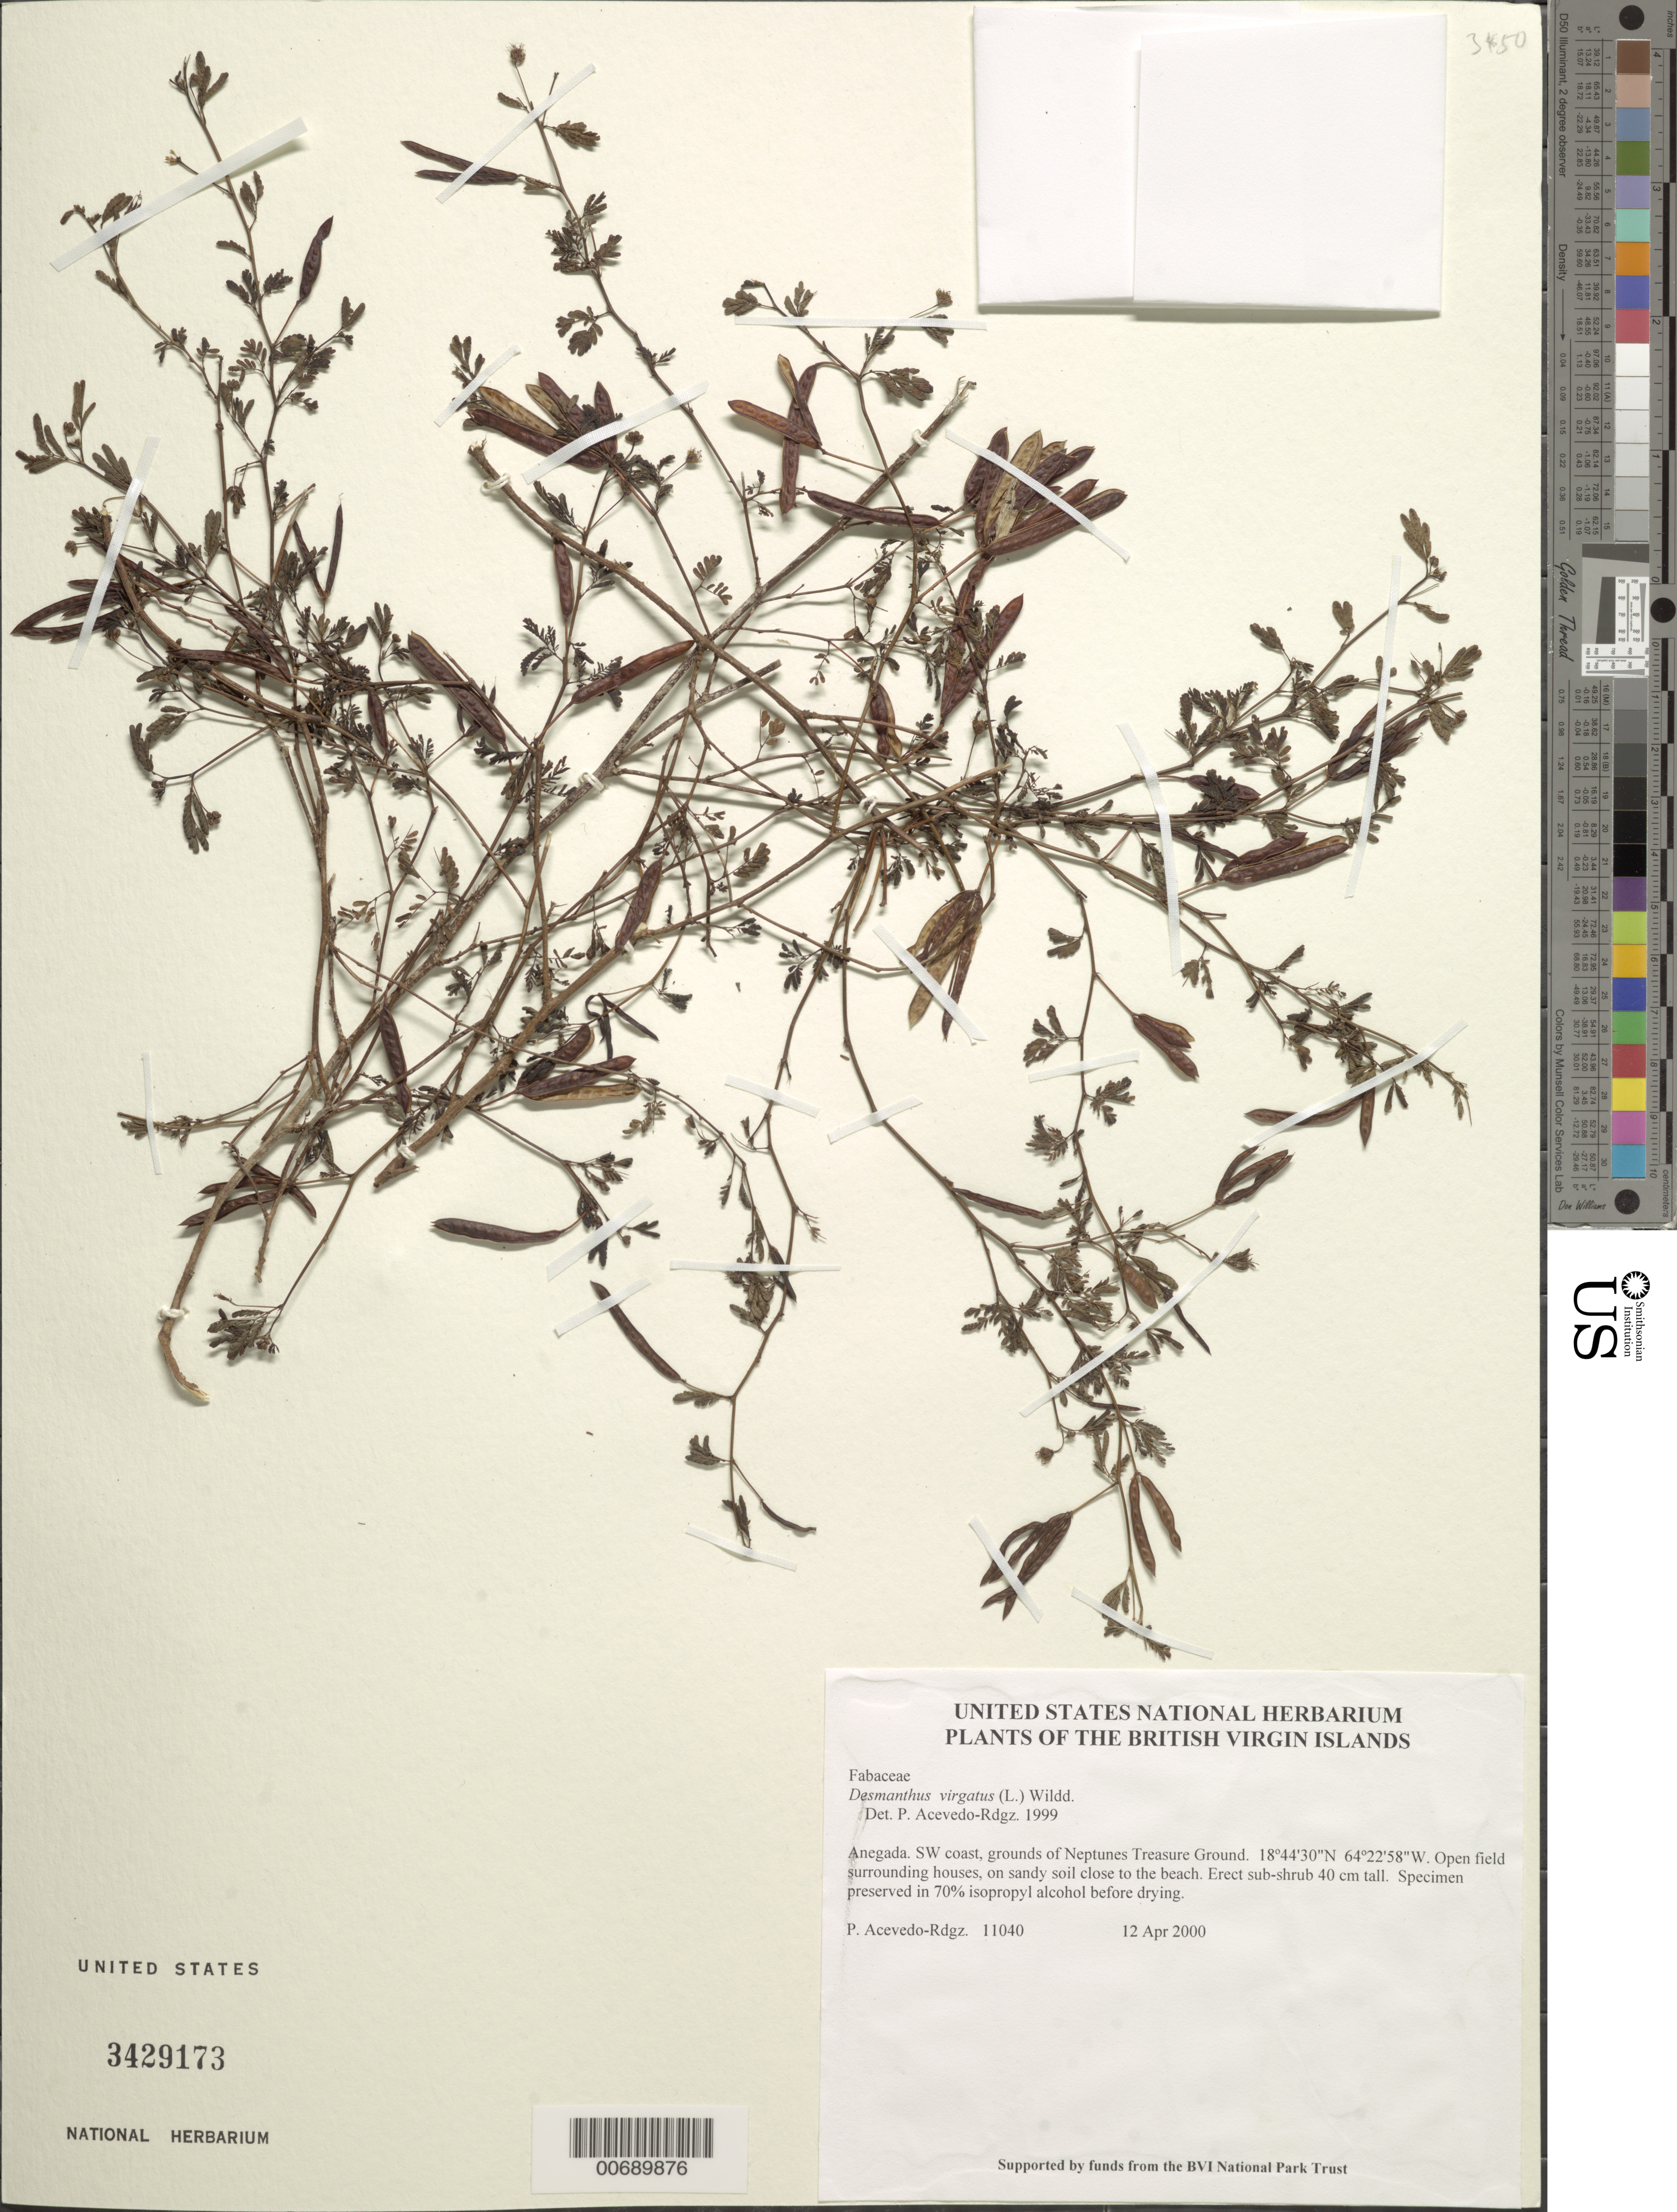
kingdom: Plantae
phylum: Tracheophyta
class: Magnoliopsida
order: Fabales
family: Fabaceae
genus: Desmanthus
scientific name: Desmanthus virgatus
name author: (L.) Willd.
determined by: Acevedo-Rodríguez, P., (BOT), Smithsonian Institution - National Museum of Natural History (UNITED STATES)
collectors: P. Acevedo-Rodr.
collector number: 11040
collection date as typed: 12 Apr 2000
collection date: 2000-04-12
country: British Virgin Islands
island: Anegada I.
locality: SW coast, grounds of Neptunes Treasure Ground.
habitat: Open field surrounding houses, on sandy soil close to the beach.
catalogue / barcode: US 3429173